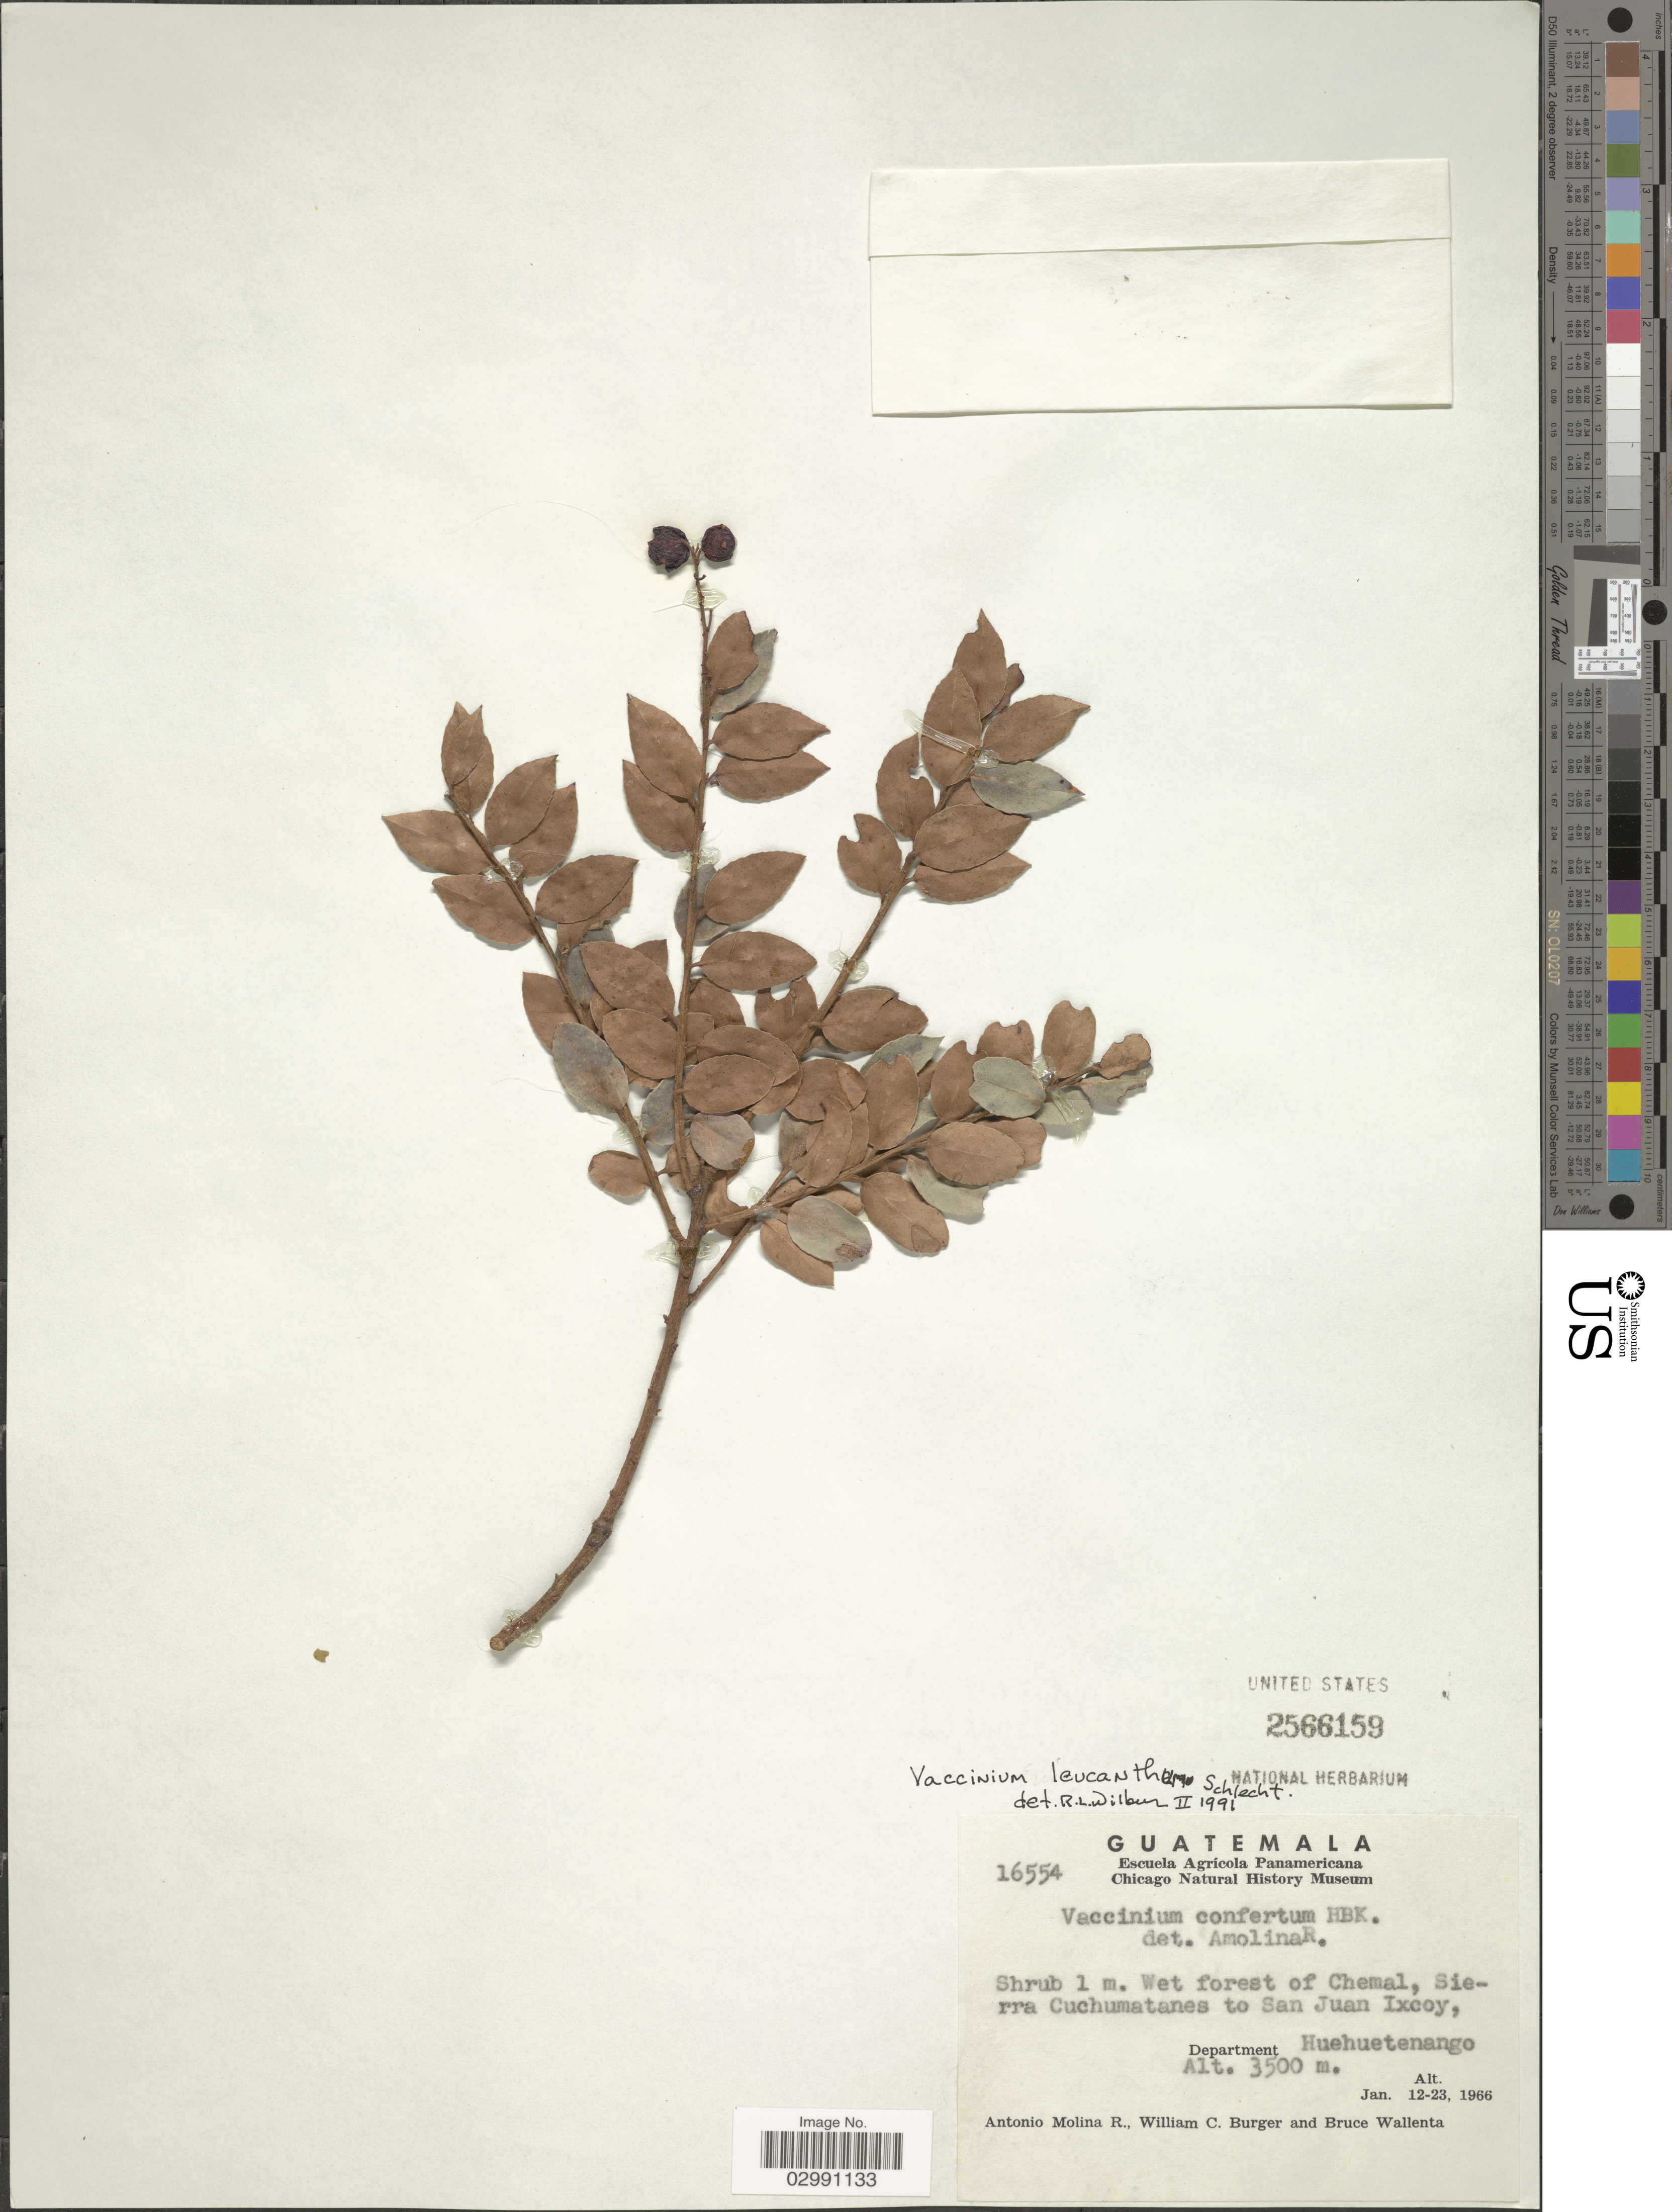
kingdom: Plantae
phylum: Tracheophyta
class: Magnoliopsida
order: Ericales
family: Ericaceae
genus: Vaccinium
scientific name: Vaccinium leucanthum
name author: Schltdl.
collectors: A. Molina R., W. Burger & B. Wallenta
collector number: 16554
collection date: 1966-01-12/1966-01-23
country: Guatemala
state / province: Huehuetenango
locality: Wet forest of Chemal, Sierra Cuchumatanes to San Juan Ixcoy, Department Huehuetenango.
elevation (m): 3500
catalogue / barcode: US 2566159